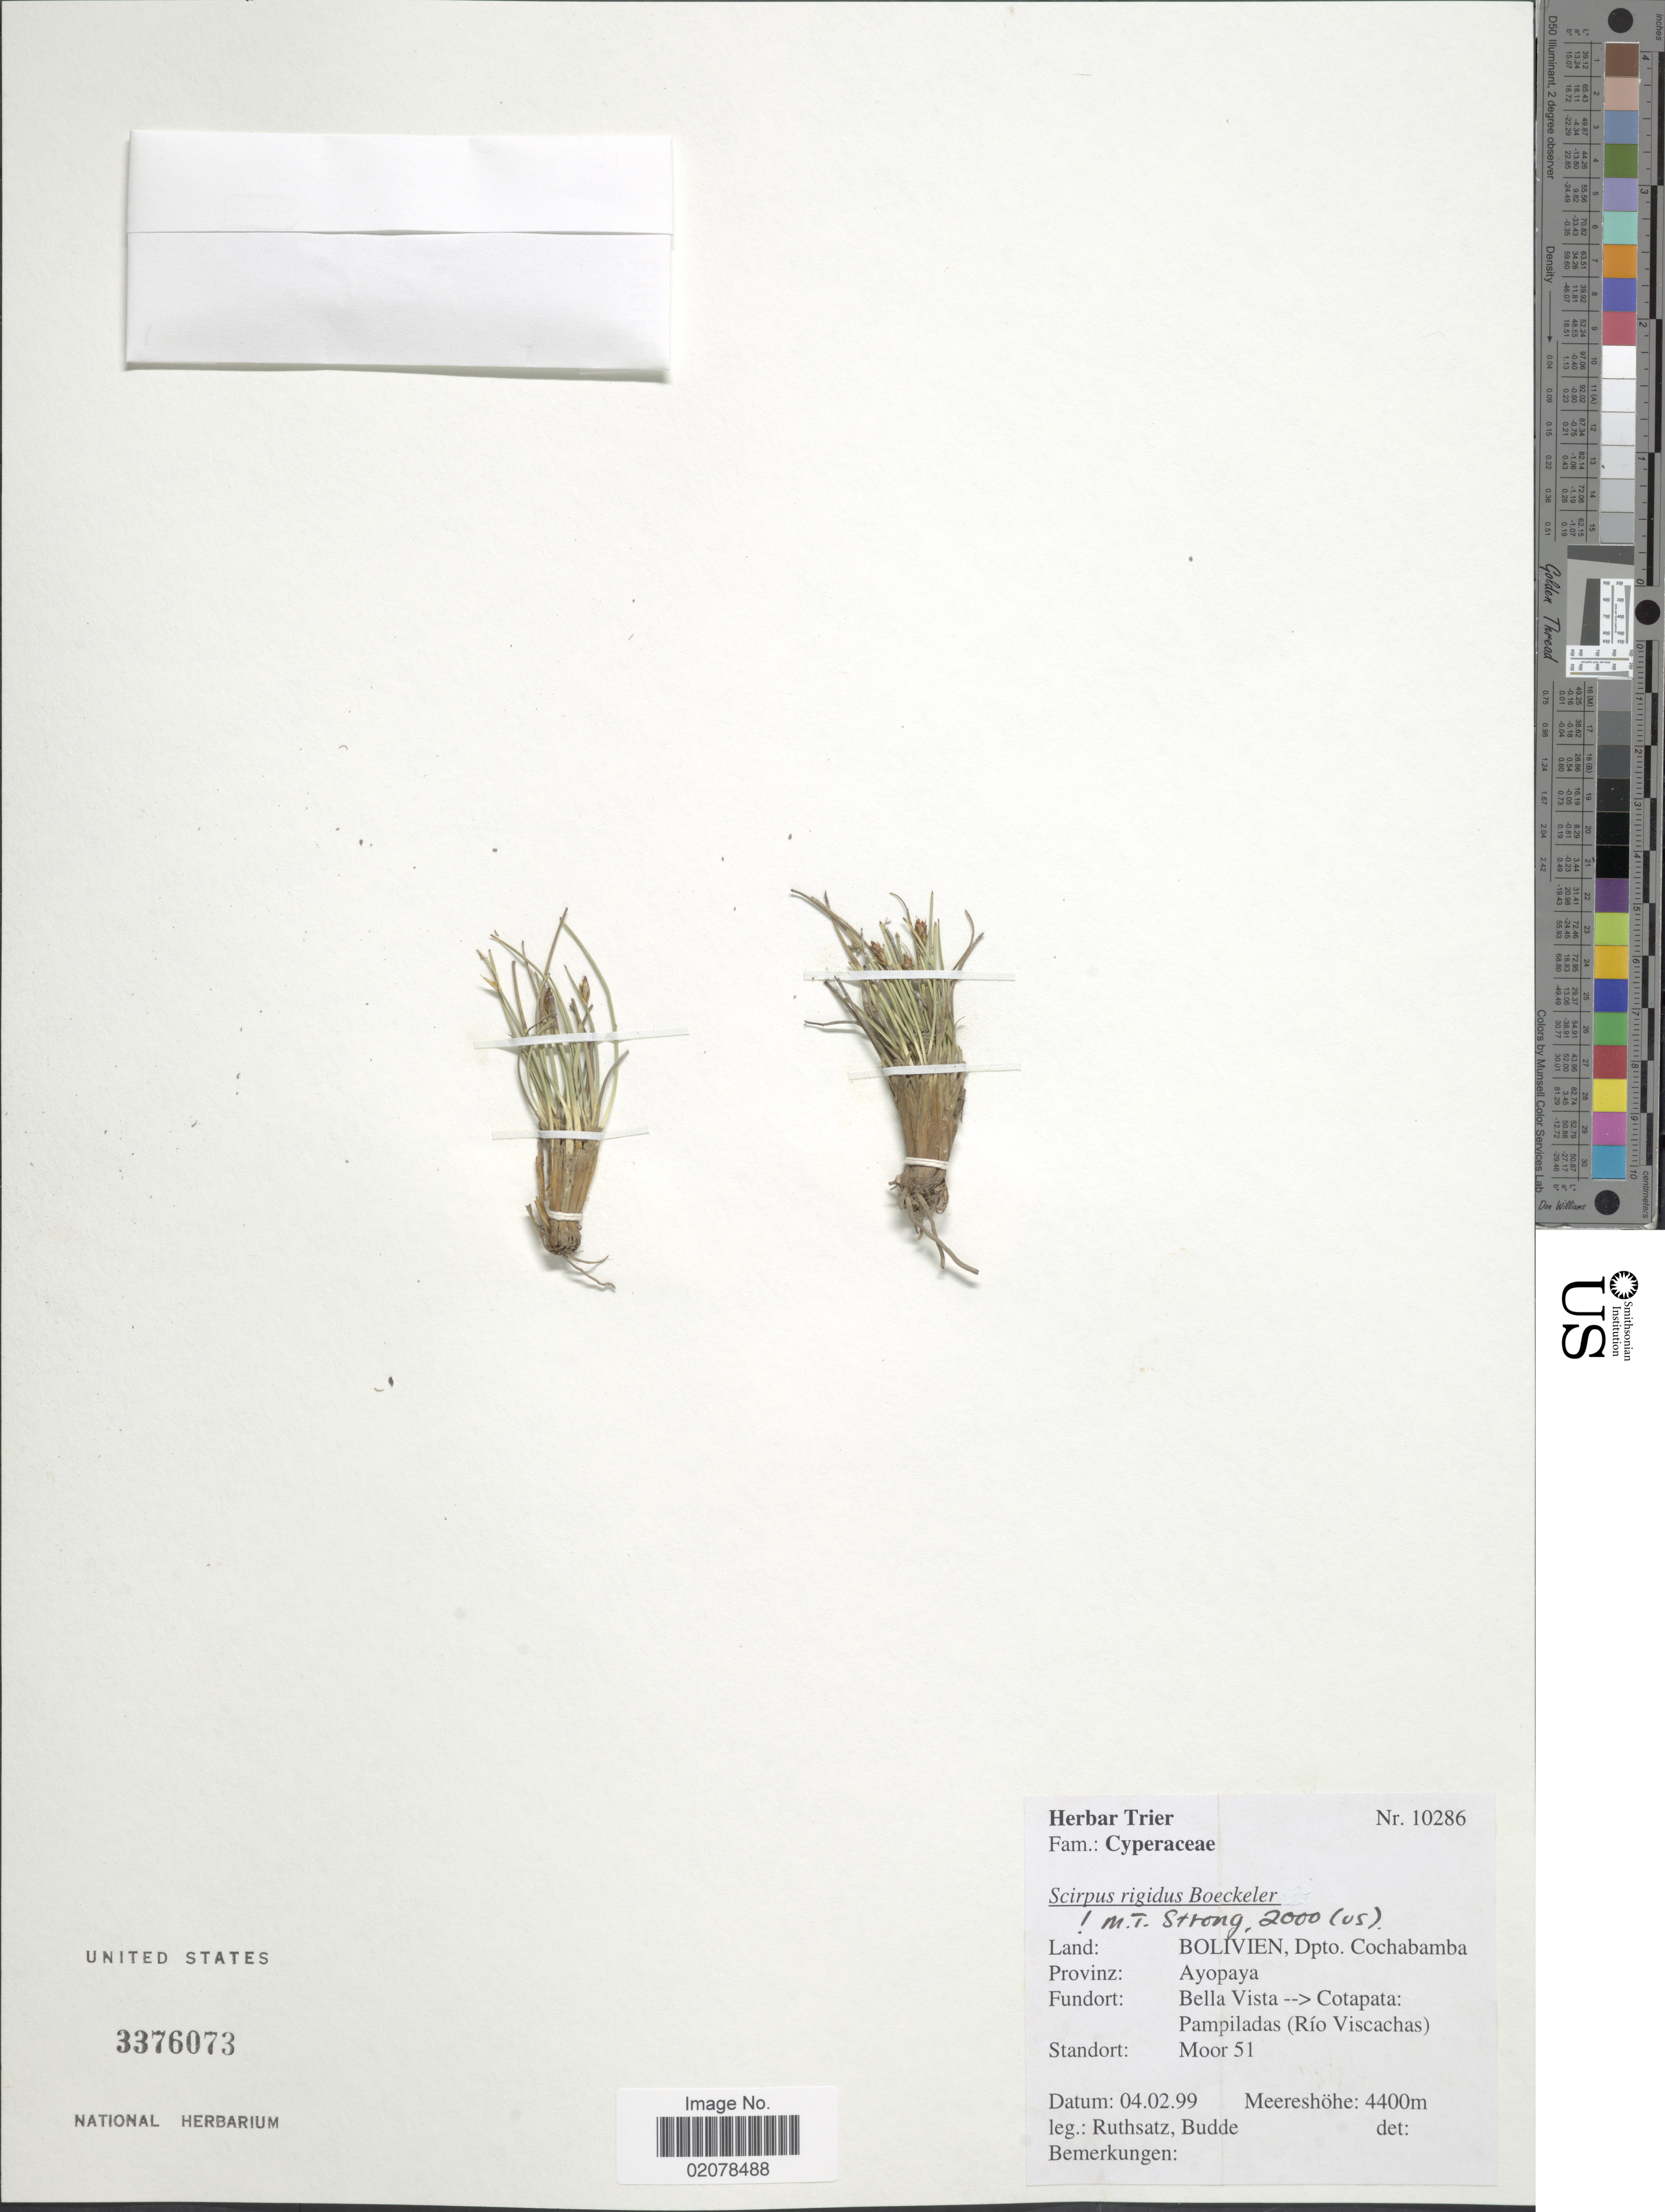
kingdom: Plantae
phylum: Tracheophyta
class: Liliopsida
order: Poales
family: Cyperaceae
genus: Trichophorum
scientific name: Trichophorum rigidum subsp. rigidum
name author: (Steud.) Goetgh. et al.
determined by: Strong, Mark T., (BOT), Smithsonian Institution - National Museum of Natural History (UNITED STATES)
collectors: B. Ruthsatz & -- Budde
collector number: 10286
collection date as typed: Transcribed d/m/y: 4/2/99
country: Bolivia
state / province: Cochabamba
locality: Ayopaya, Bella Vista, Cotapata: Pampiladas (Río Viscachas), Moor 51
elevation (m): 4400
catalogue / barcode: US 3376073